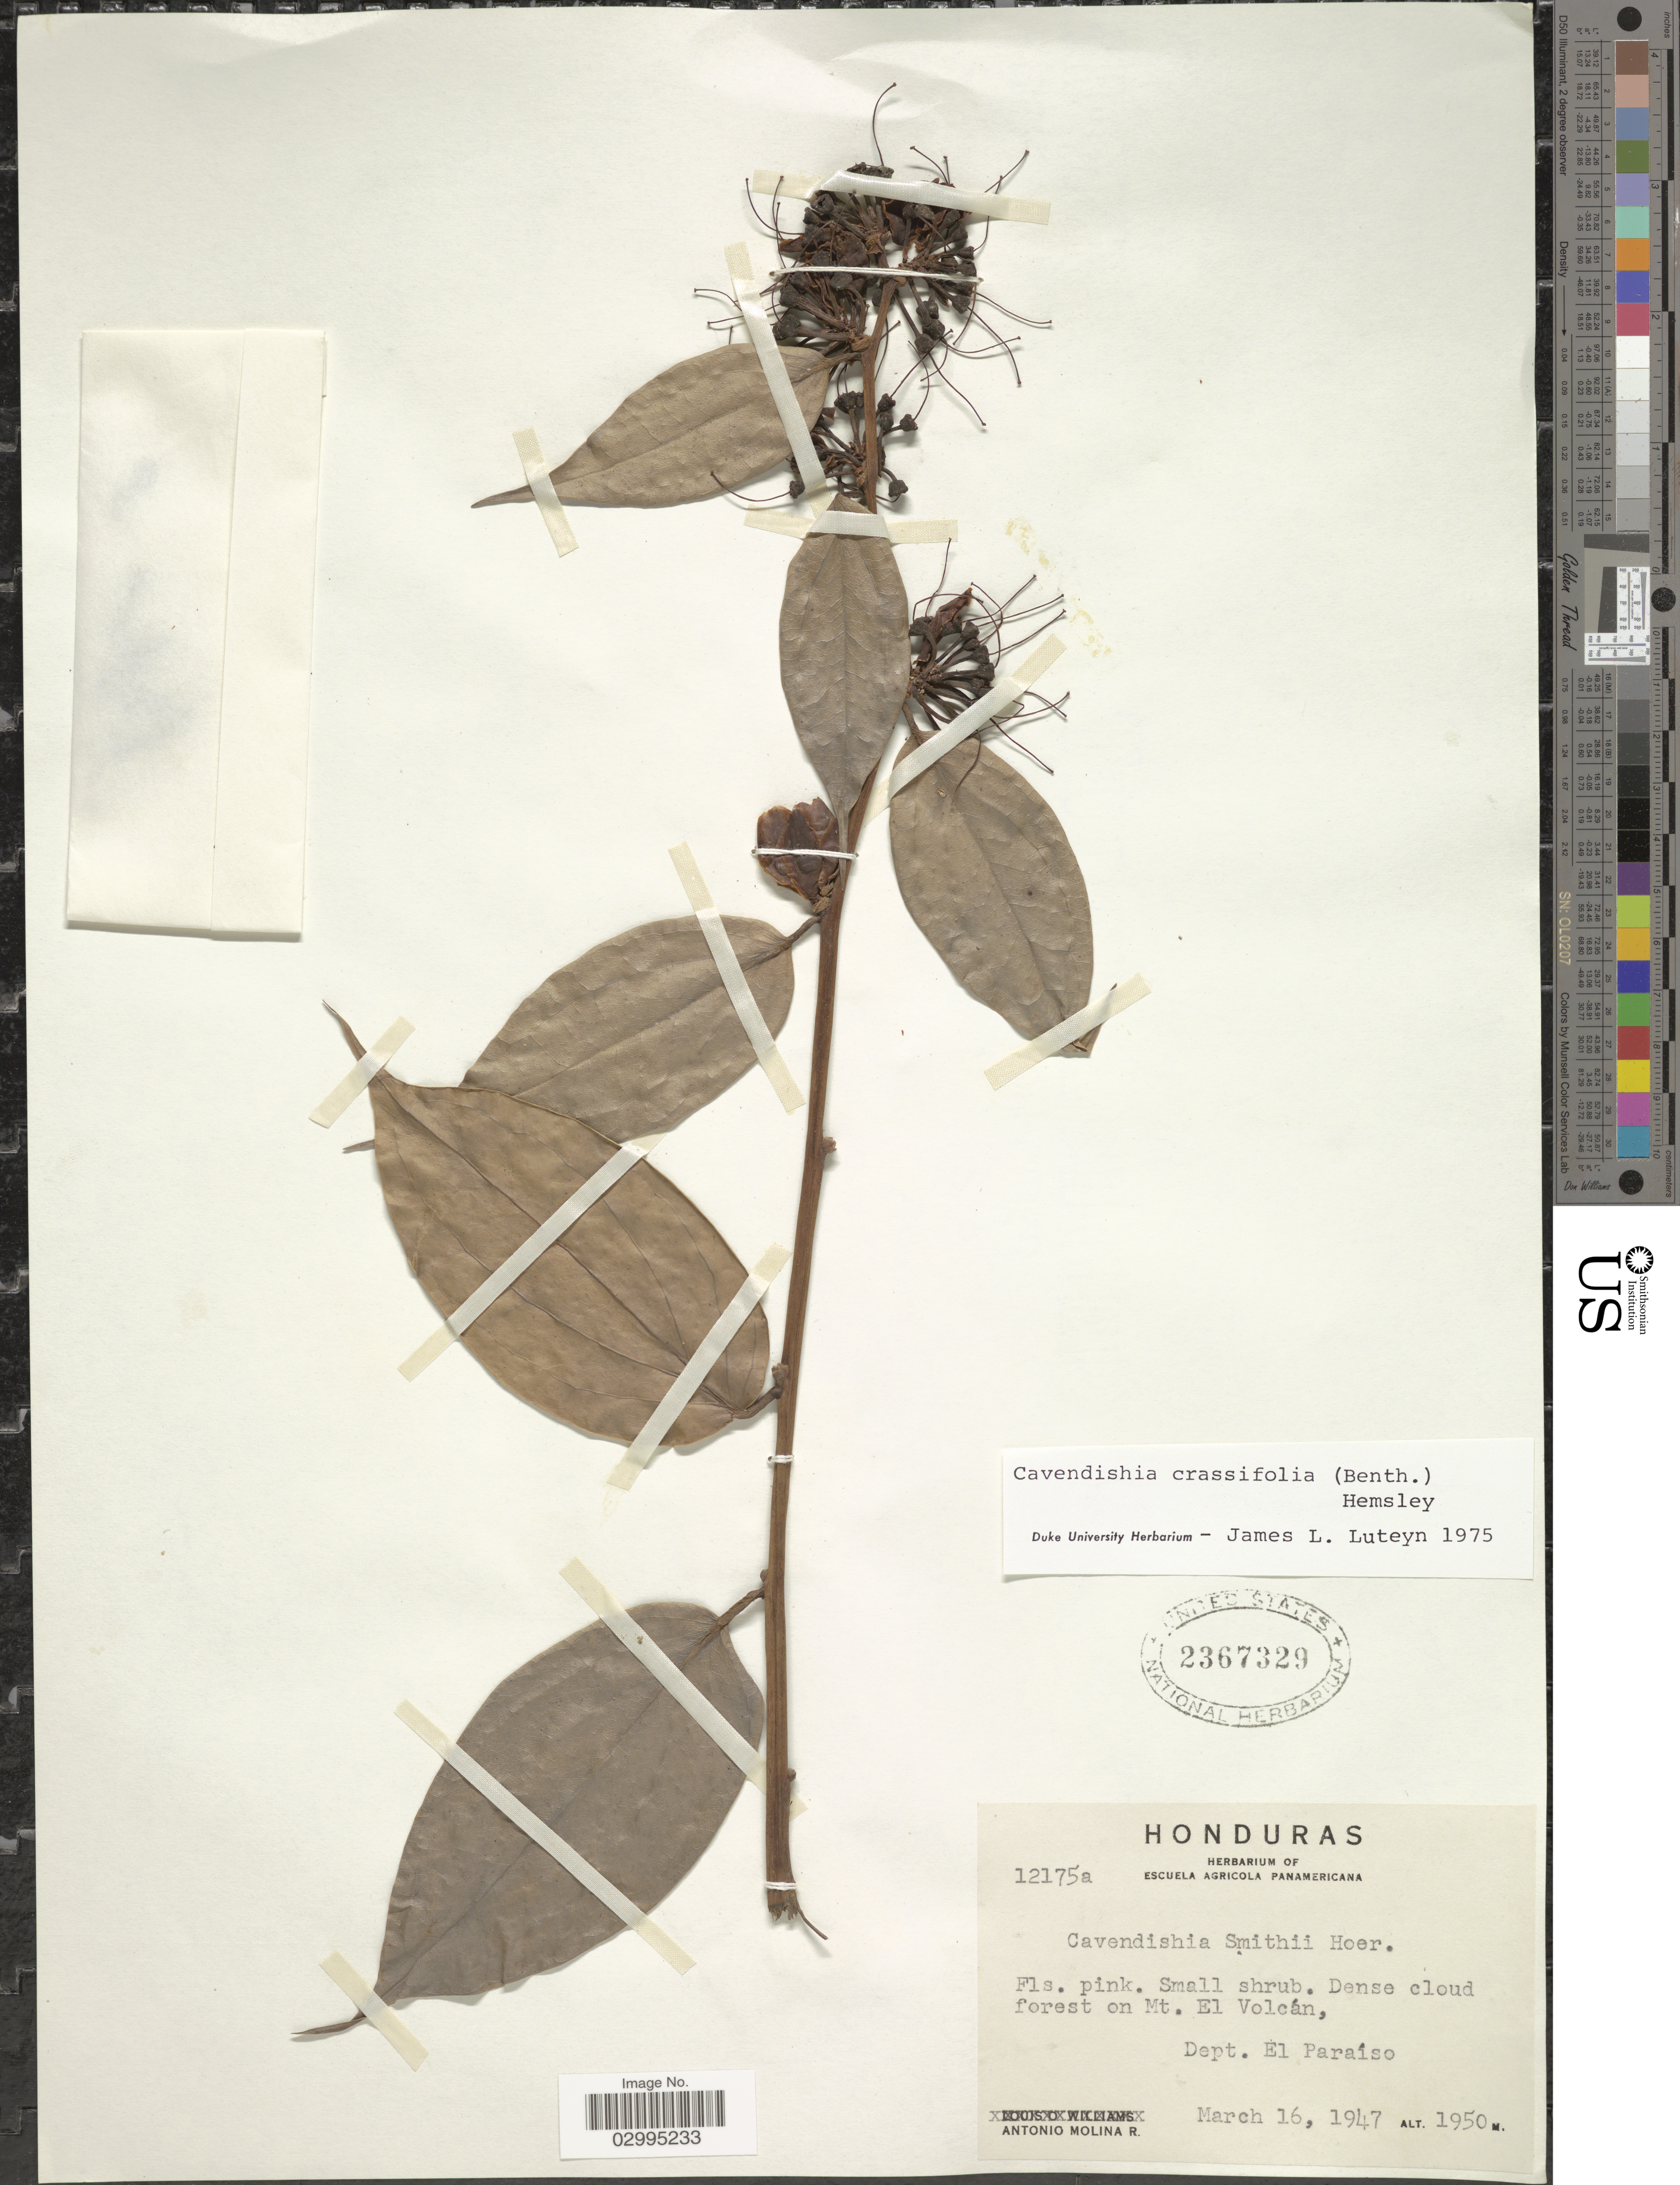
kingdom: Plantae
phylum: Tracheophyta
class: Magnoliopsida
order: Ericales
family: Ericaceae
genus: Cavendishia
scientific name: Cavendishia crassifolia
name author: (Benth.) Hemsl.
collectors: A. Molina R.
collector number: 12175a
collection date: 1947-03-16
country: Honduras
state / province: El Paraíso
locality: Mt. El Volcán, Dept. El Paraíso.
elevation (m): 1950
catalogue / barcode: US 2367329